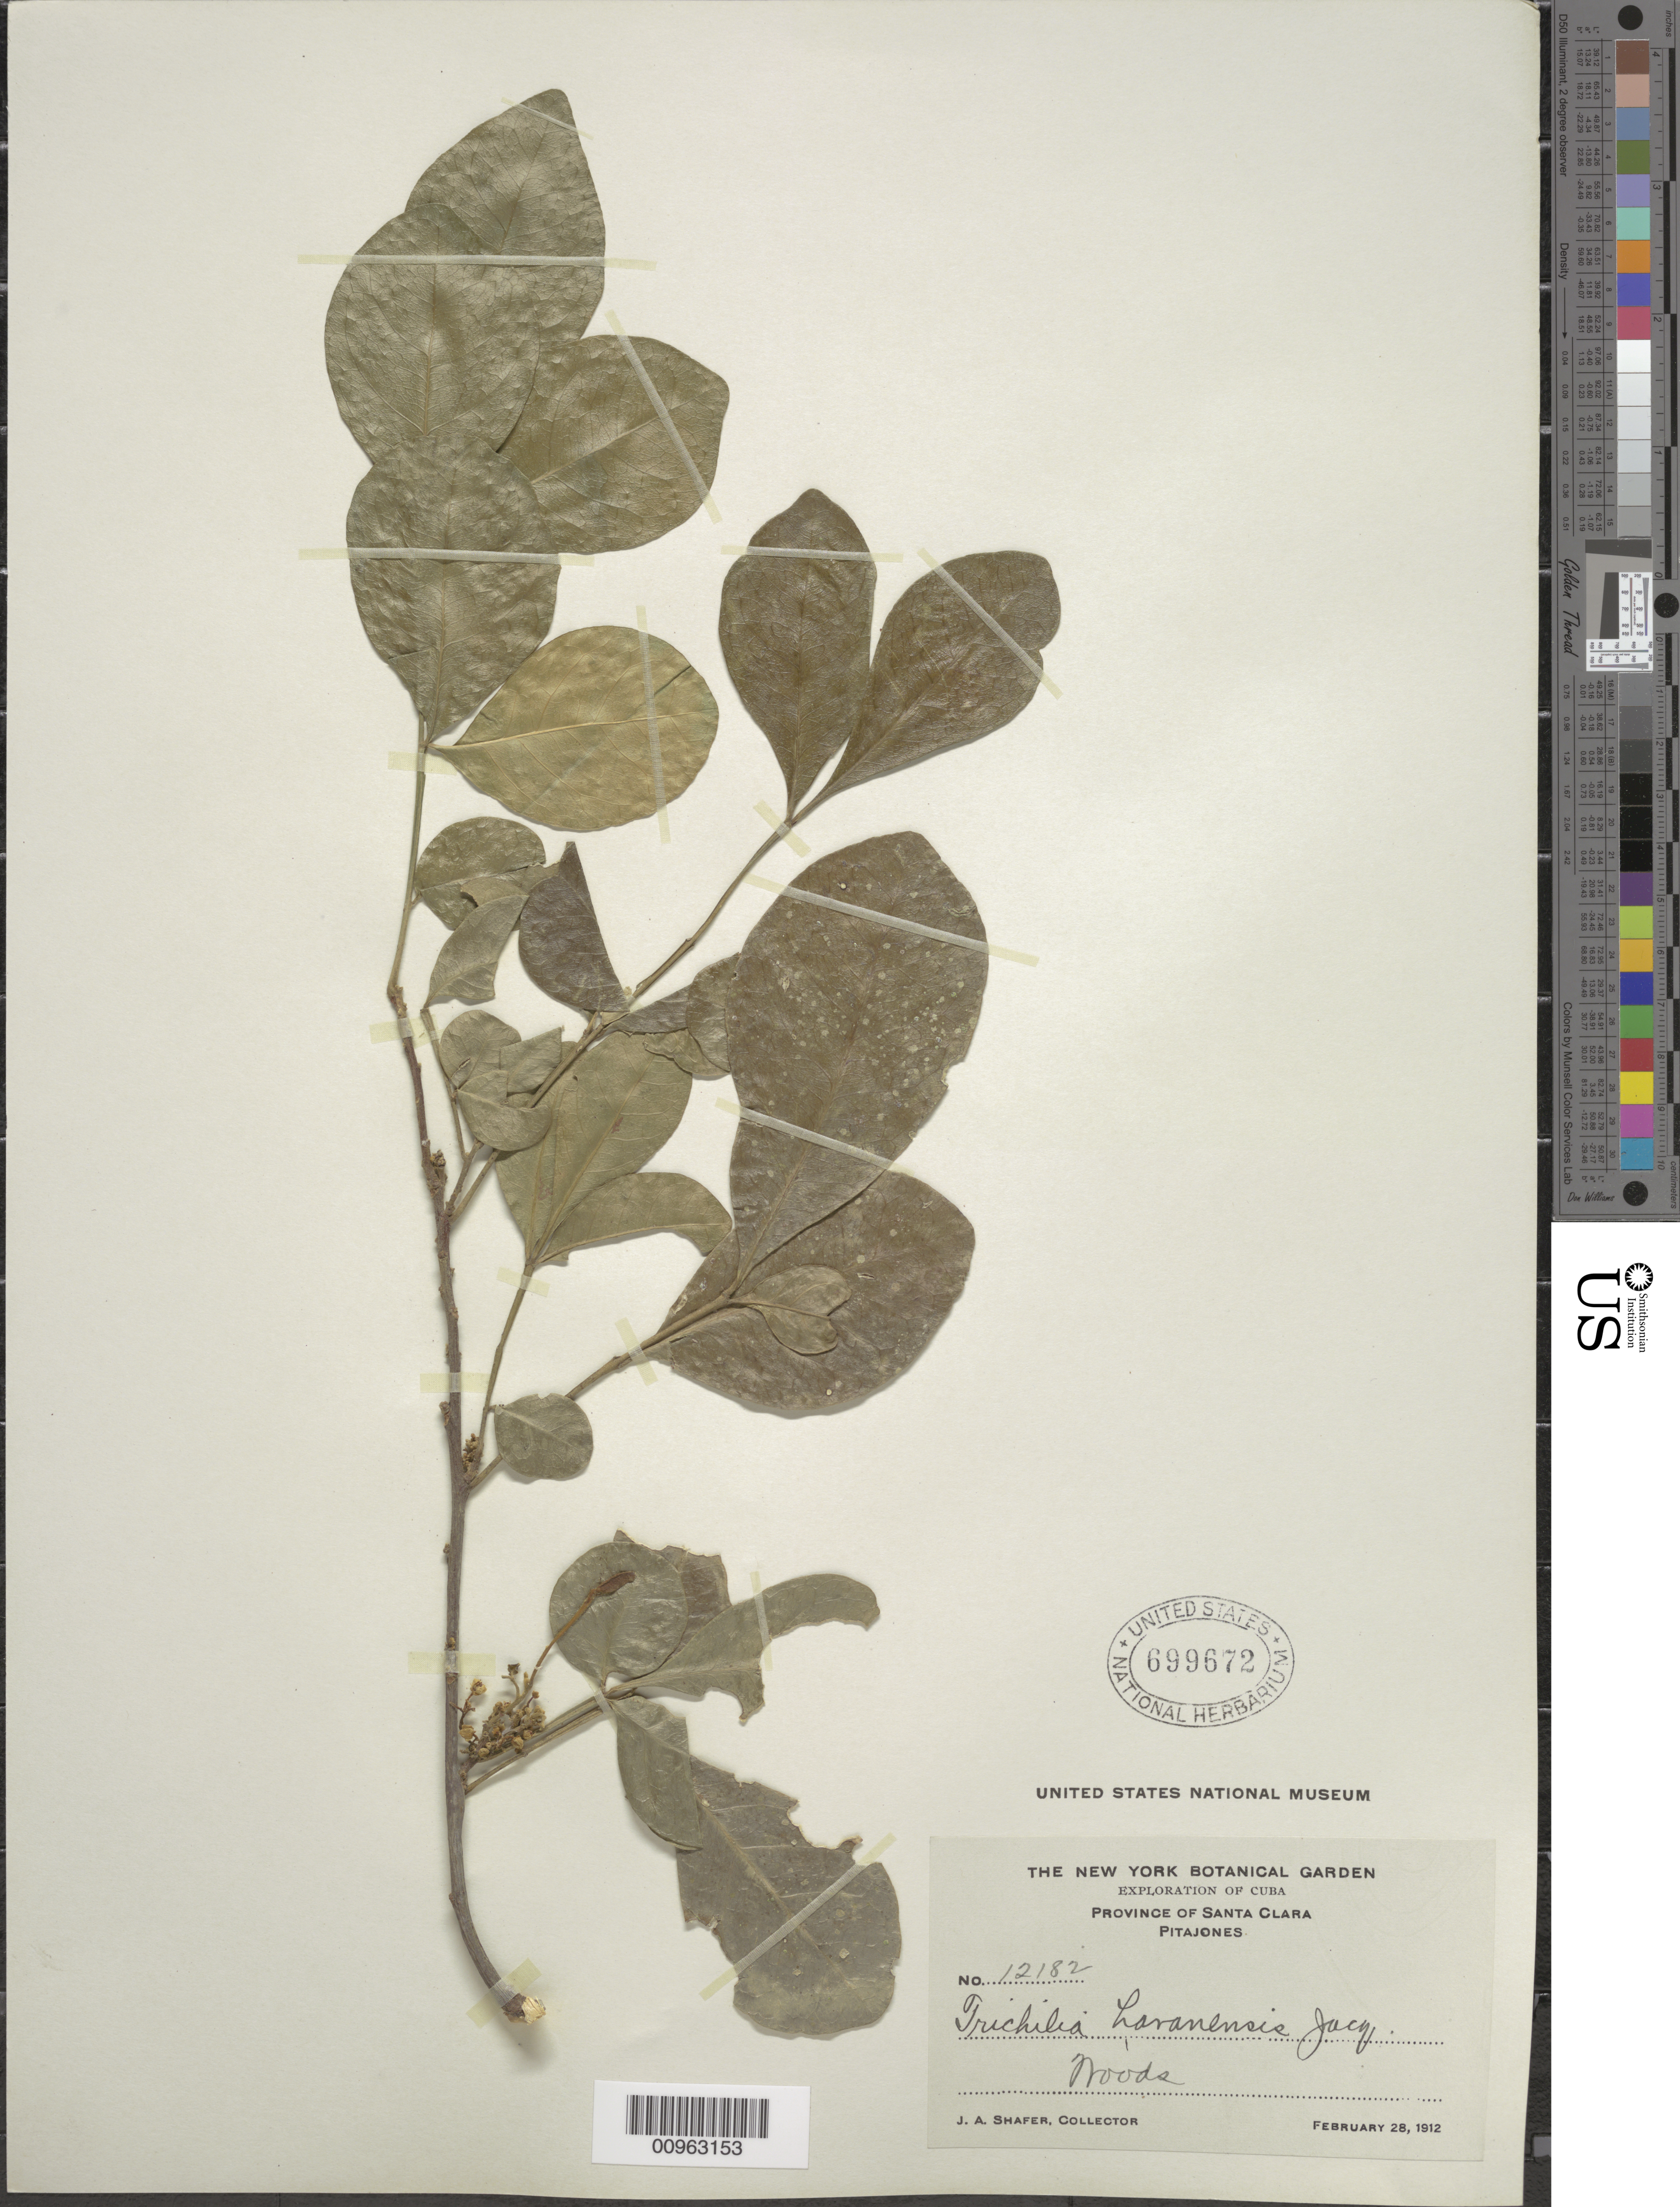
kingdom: Plantae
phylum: Tracheophyta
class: Magnoliopsida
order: Sapindales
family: Meliaceae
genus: Trichilia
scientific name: Trichilia havanensis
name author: Jacq.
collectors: J. A. Shafer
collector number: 12182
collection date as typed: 28 Feb 1912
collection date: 1912-02-28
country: Cuba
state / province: Las Villas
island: Cuba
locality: Pitajones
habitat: Woods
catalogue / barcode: US 699672